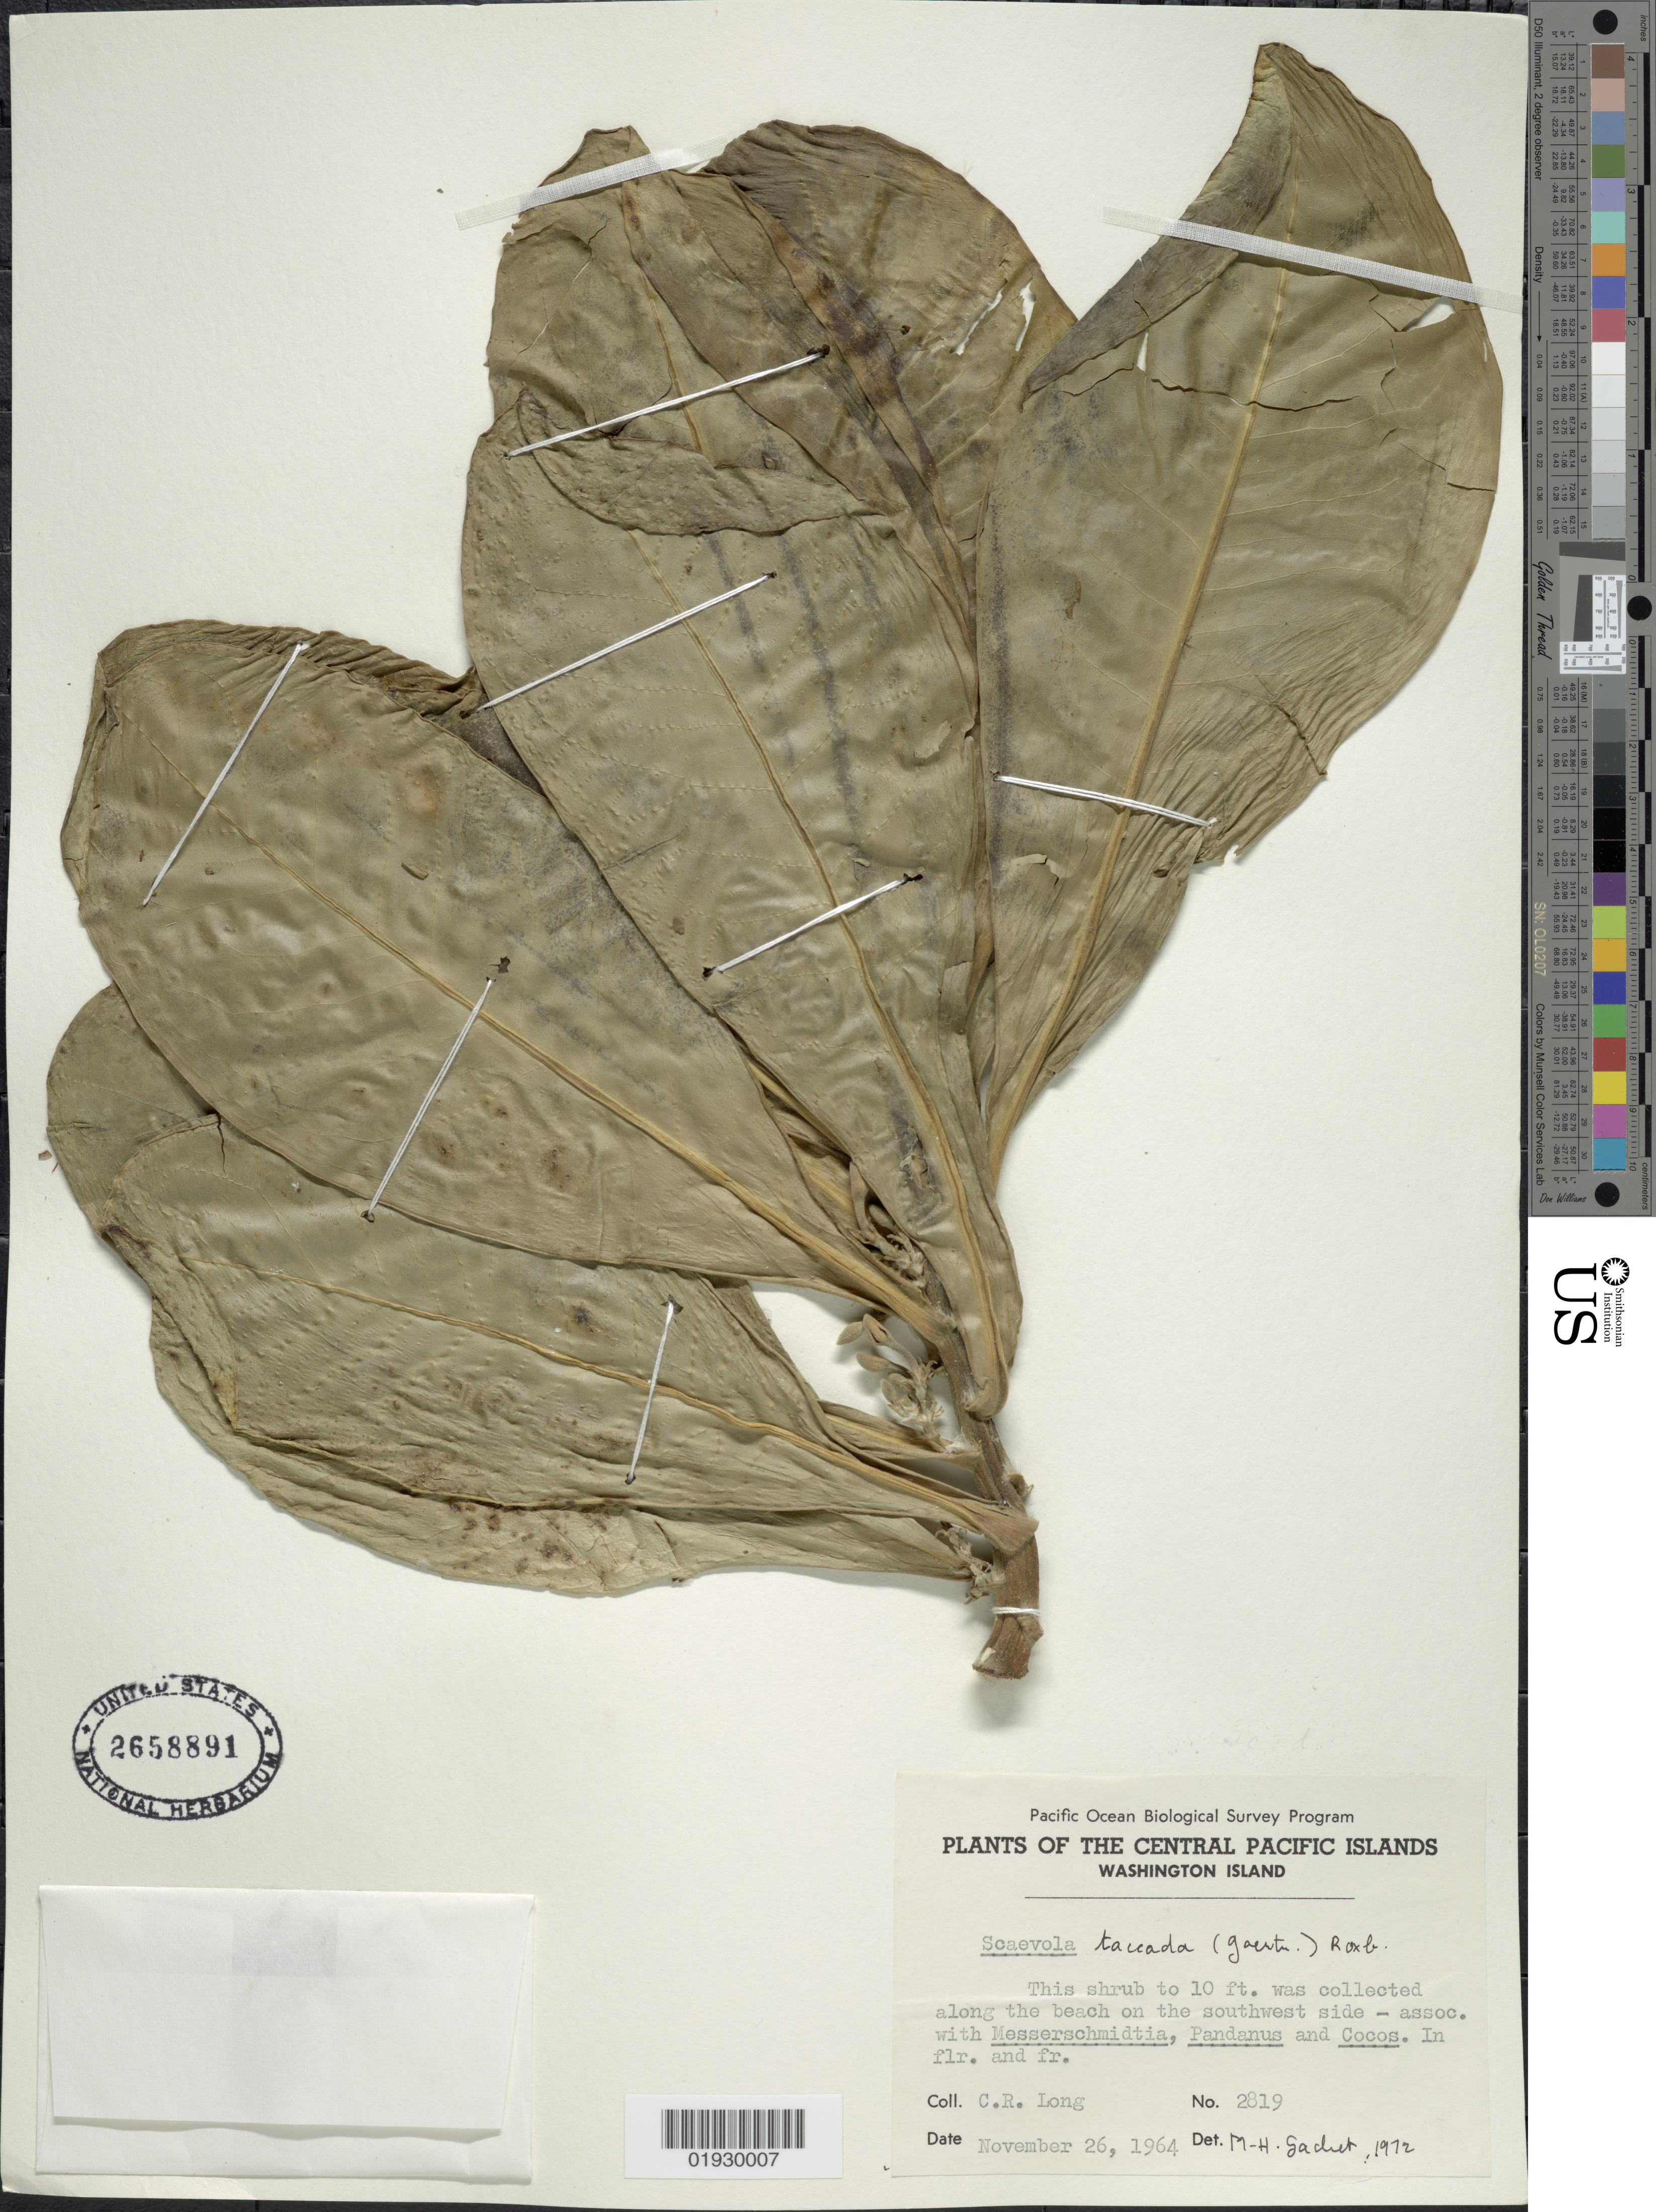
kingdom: Plantae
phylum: Tracheophyta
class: Magnoliopsida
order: Asterales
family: Goodeniaceae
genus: Scaevola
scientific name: Scaevola taccada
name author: (Gaertn.) Roxb.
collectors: C. R. Long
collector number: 2819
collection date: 1964-11-26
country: Kiribati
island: Teraina [Washington]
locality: Central Pacific Islands, Washington Island, along the beach on the southwest side.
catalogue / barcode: US 2658891